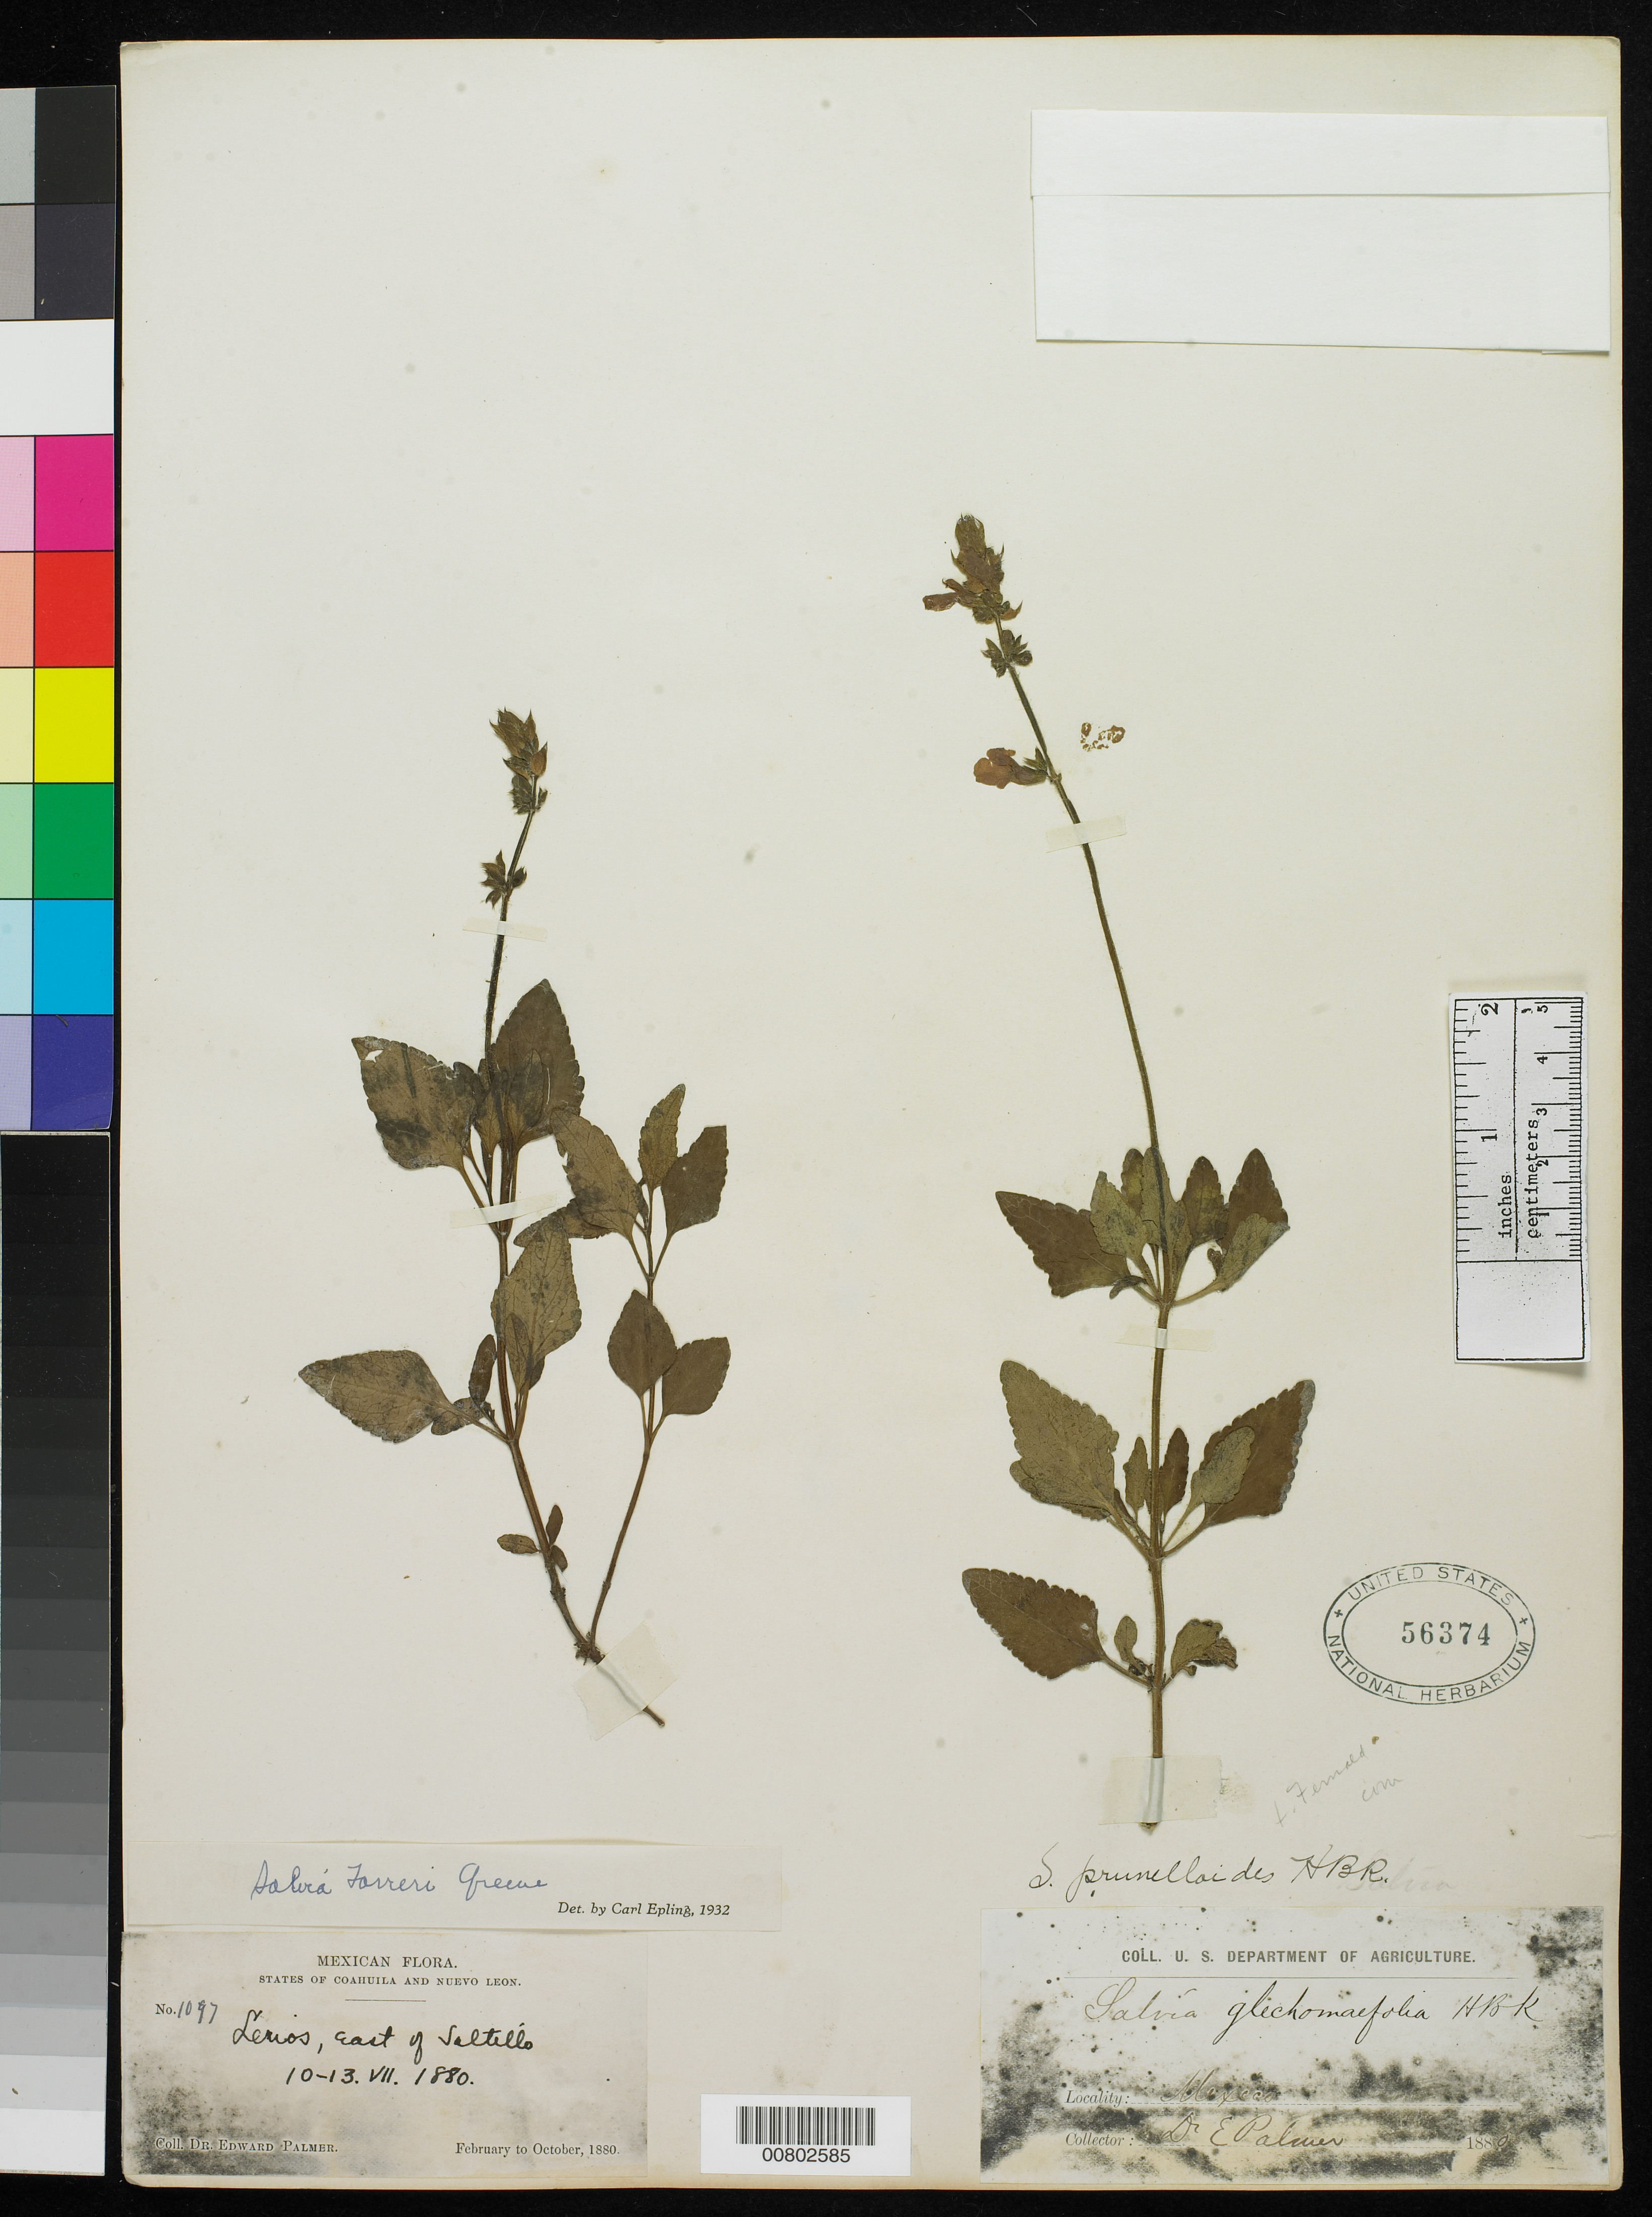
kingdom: Plantae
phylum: Tracheophyta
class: Magnoliopsida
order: Lamiales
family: Lamiaceae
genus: Salvia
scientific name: Salvia farreri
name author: Greene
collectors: E. Palmer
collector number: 1097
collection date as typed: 10 Jul 1880 to 13 Jul 1880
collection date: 1880-07-10/1880-07-13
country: Mexico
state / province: Coahuila / Nuevo León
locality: Lerios, east of Saltillo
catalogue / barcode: US 56374